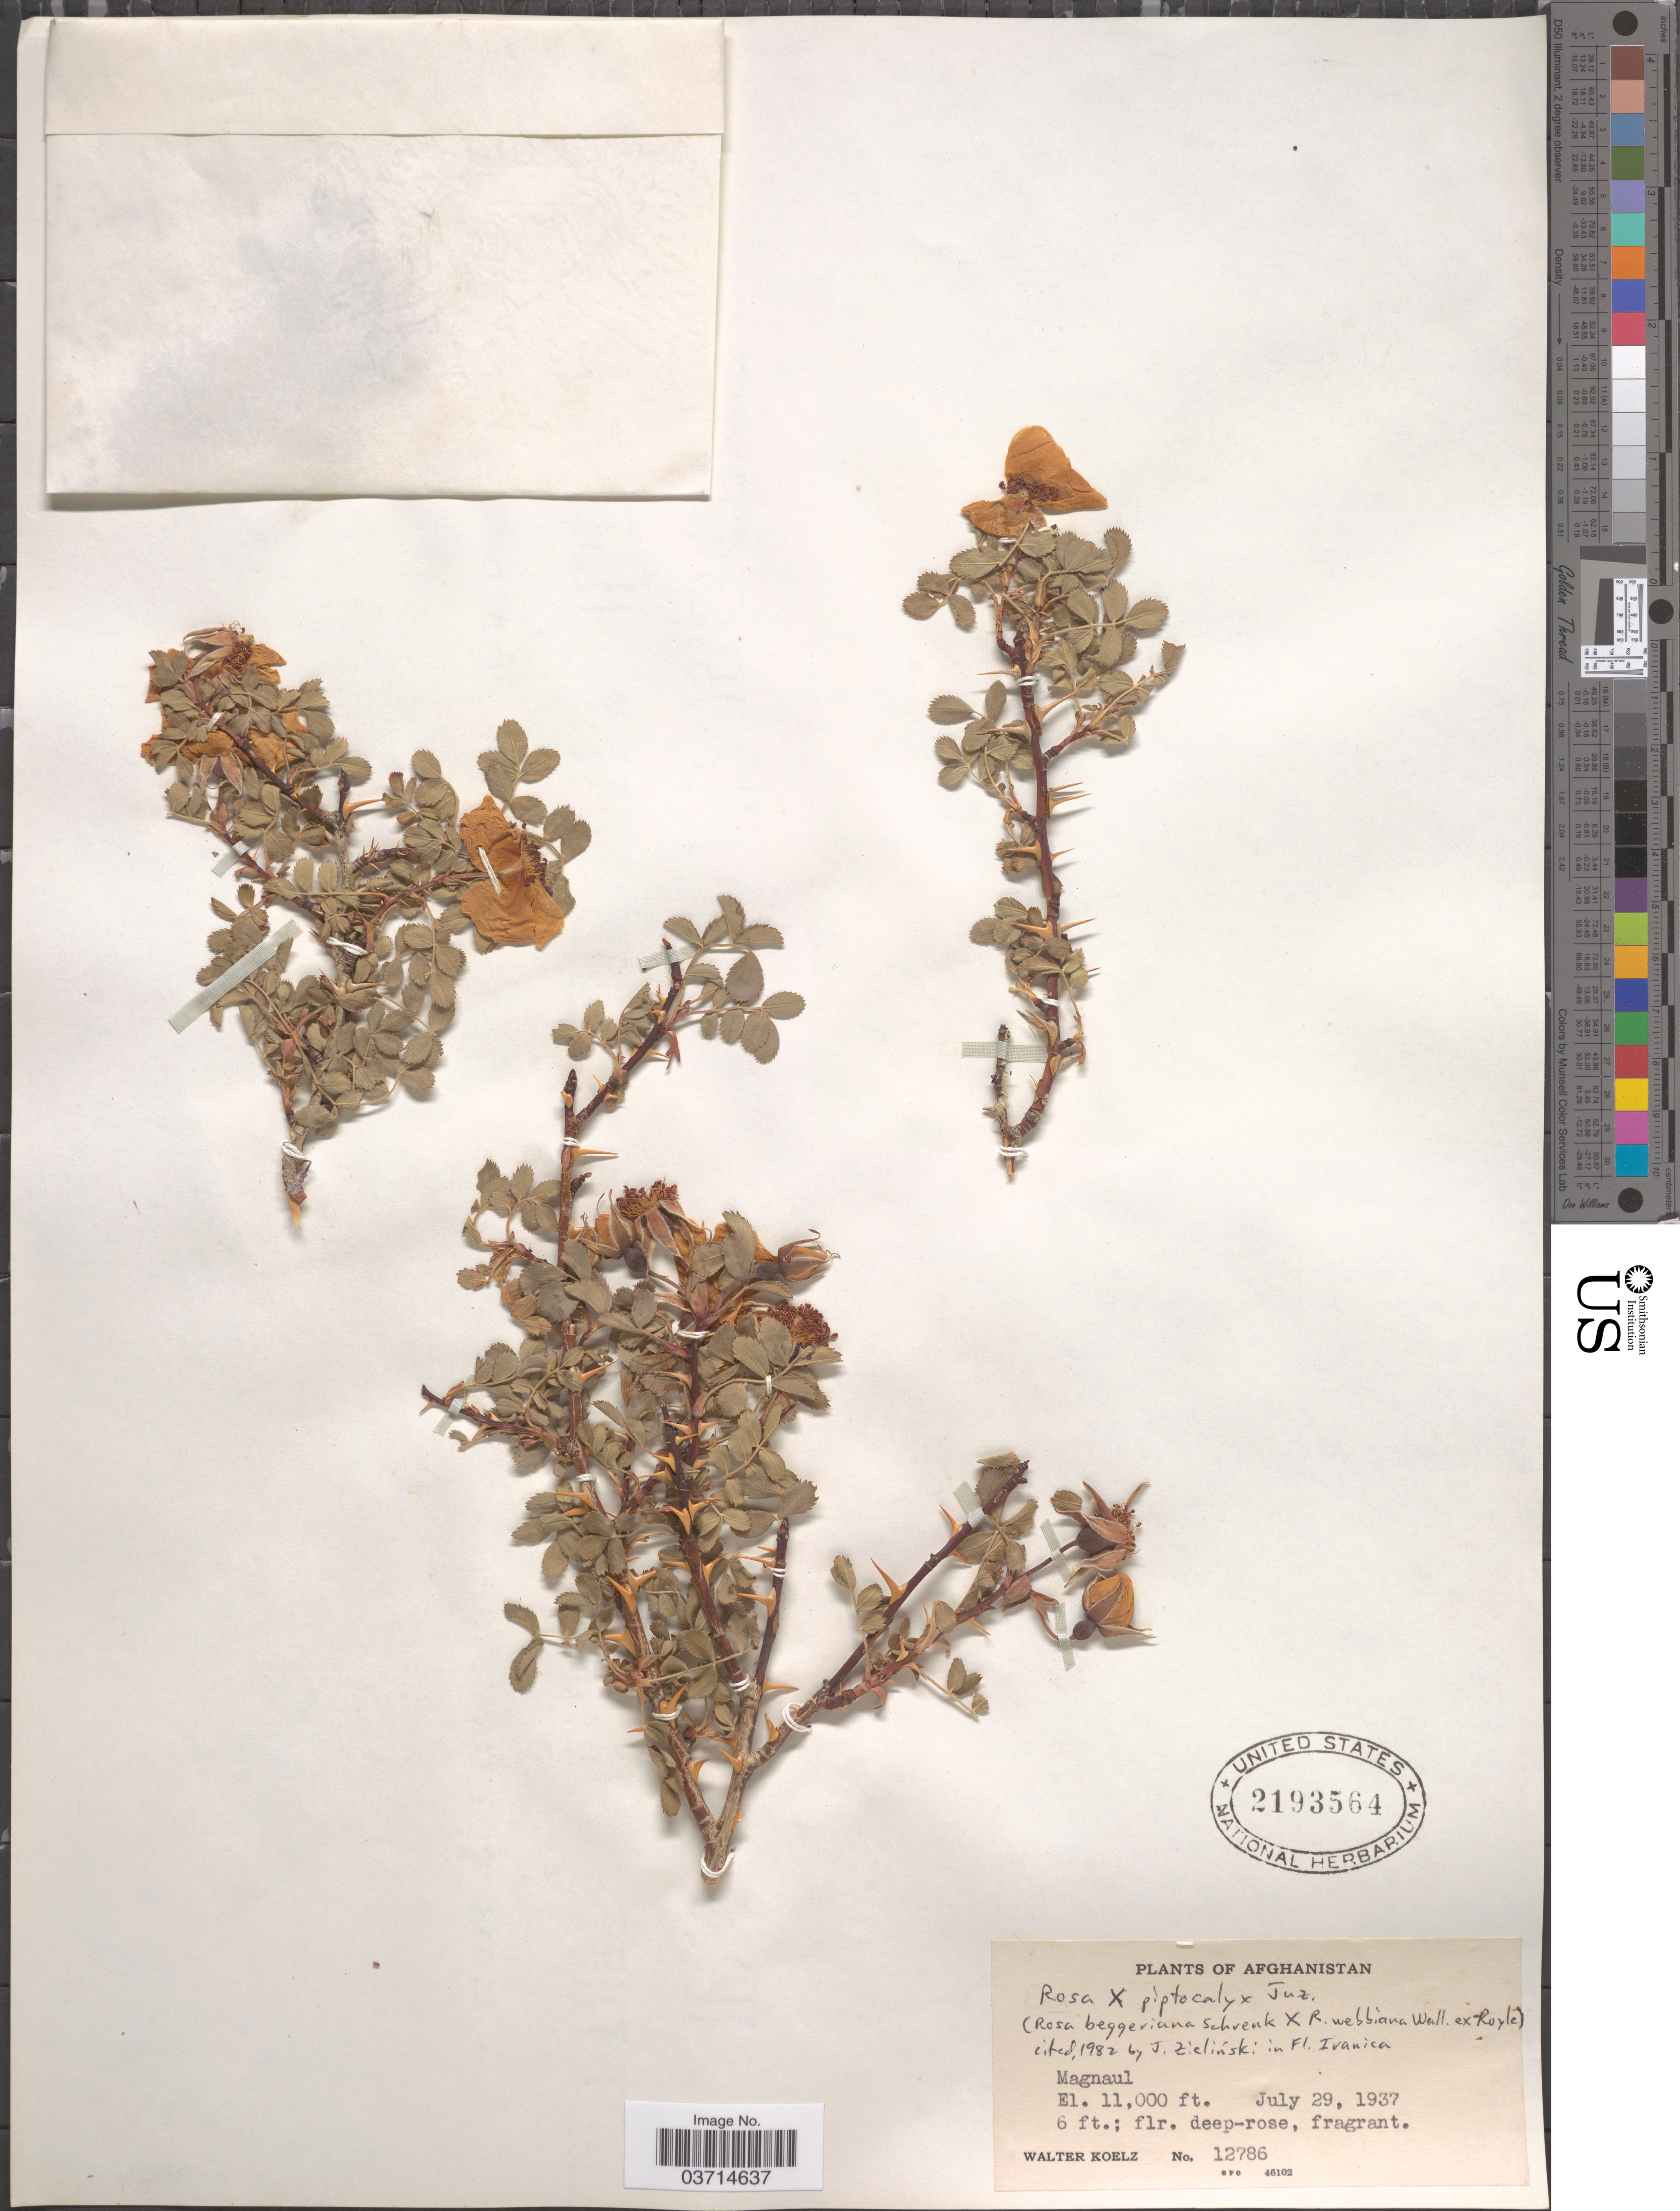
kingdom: Plantae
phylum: Tracheophyta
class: Magnoliopsida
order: Rosales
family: Rosaceae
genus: Rosa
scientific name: Rosa x piptocalyx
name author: Juz.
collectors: W. N. Koelz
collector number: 12786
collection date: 1937-07-29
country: Afghanistan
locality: Magnaul.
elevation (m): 3353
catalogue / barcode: US 2193564